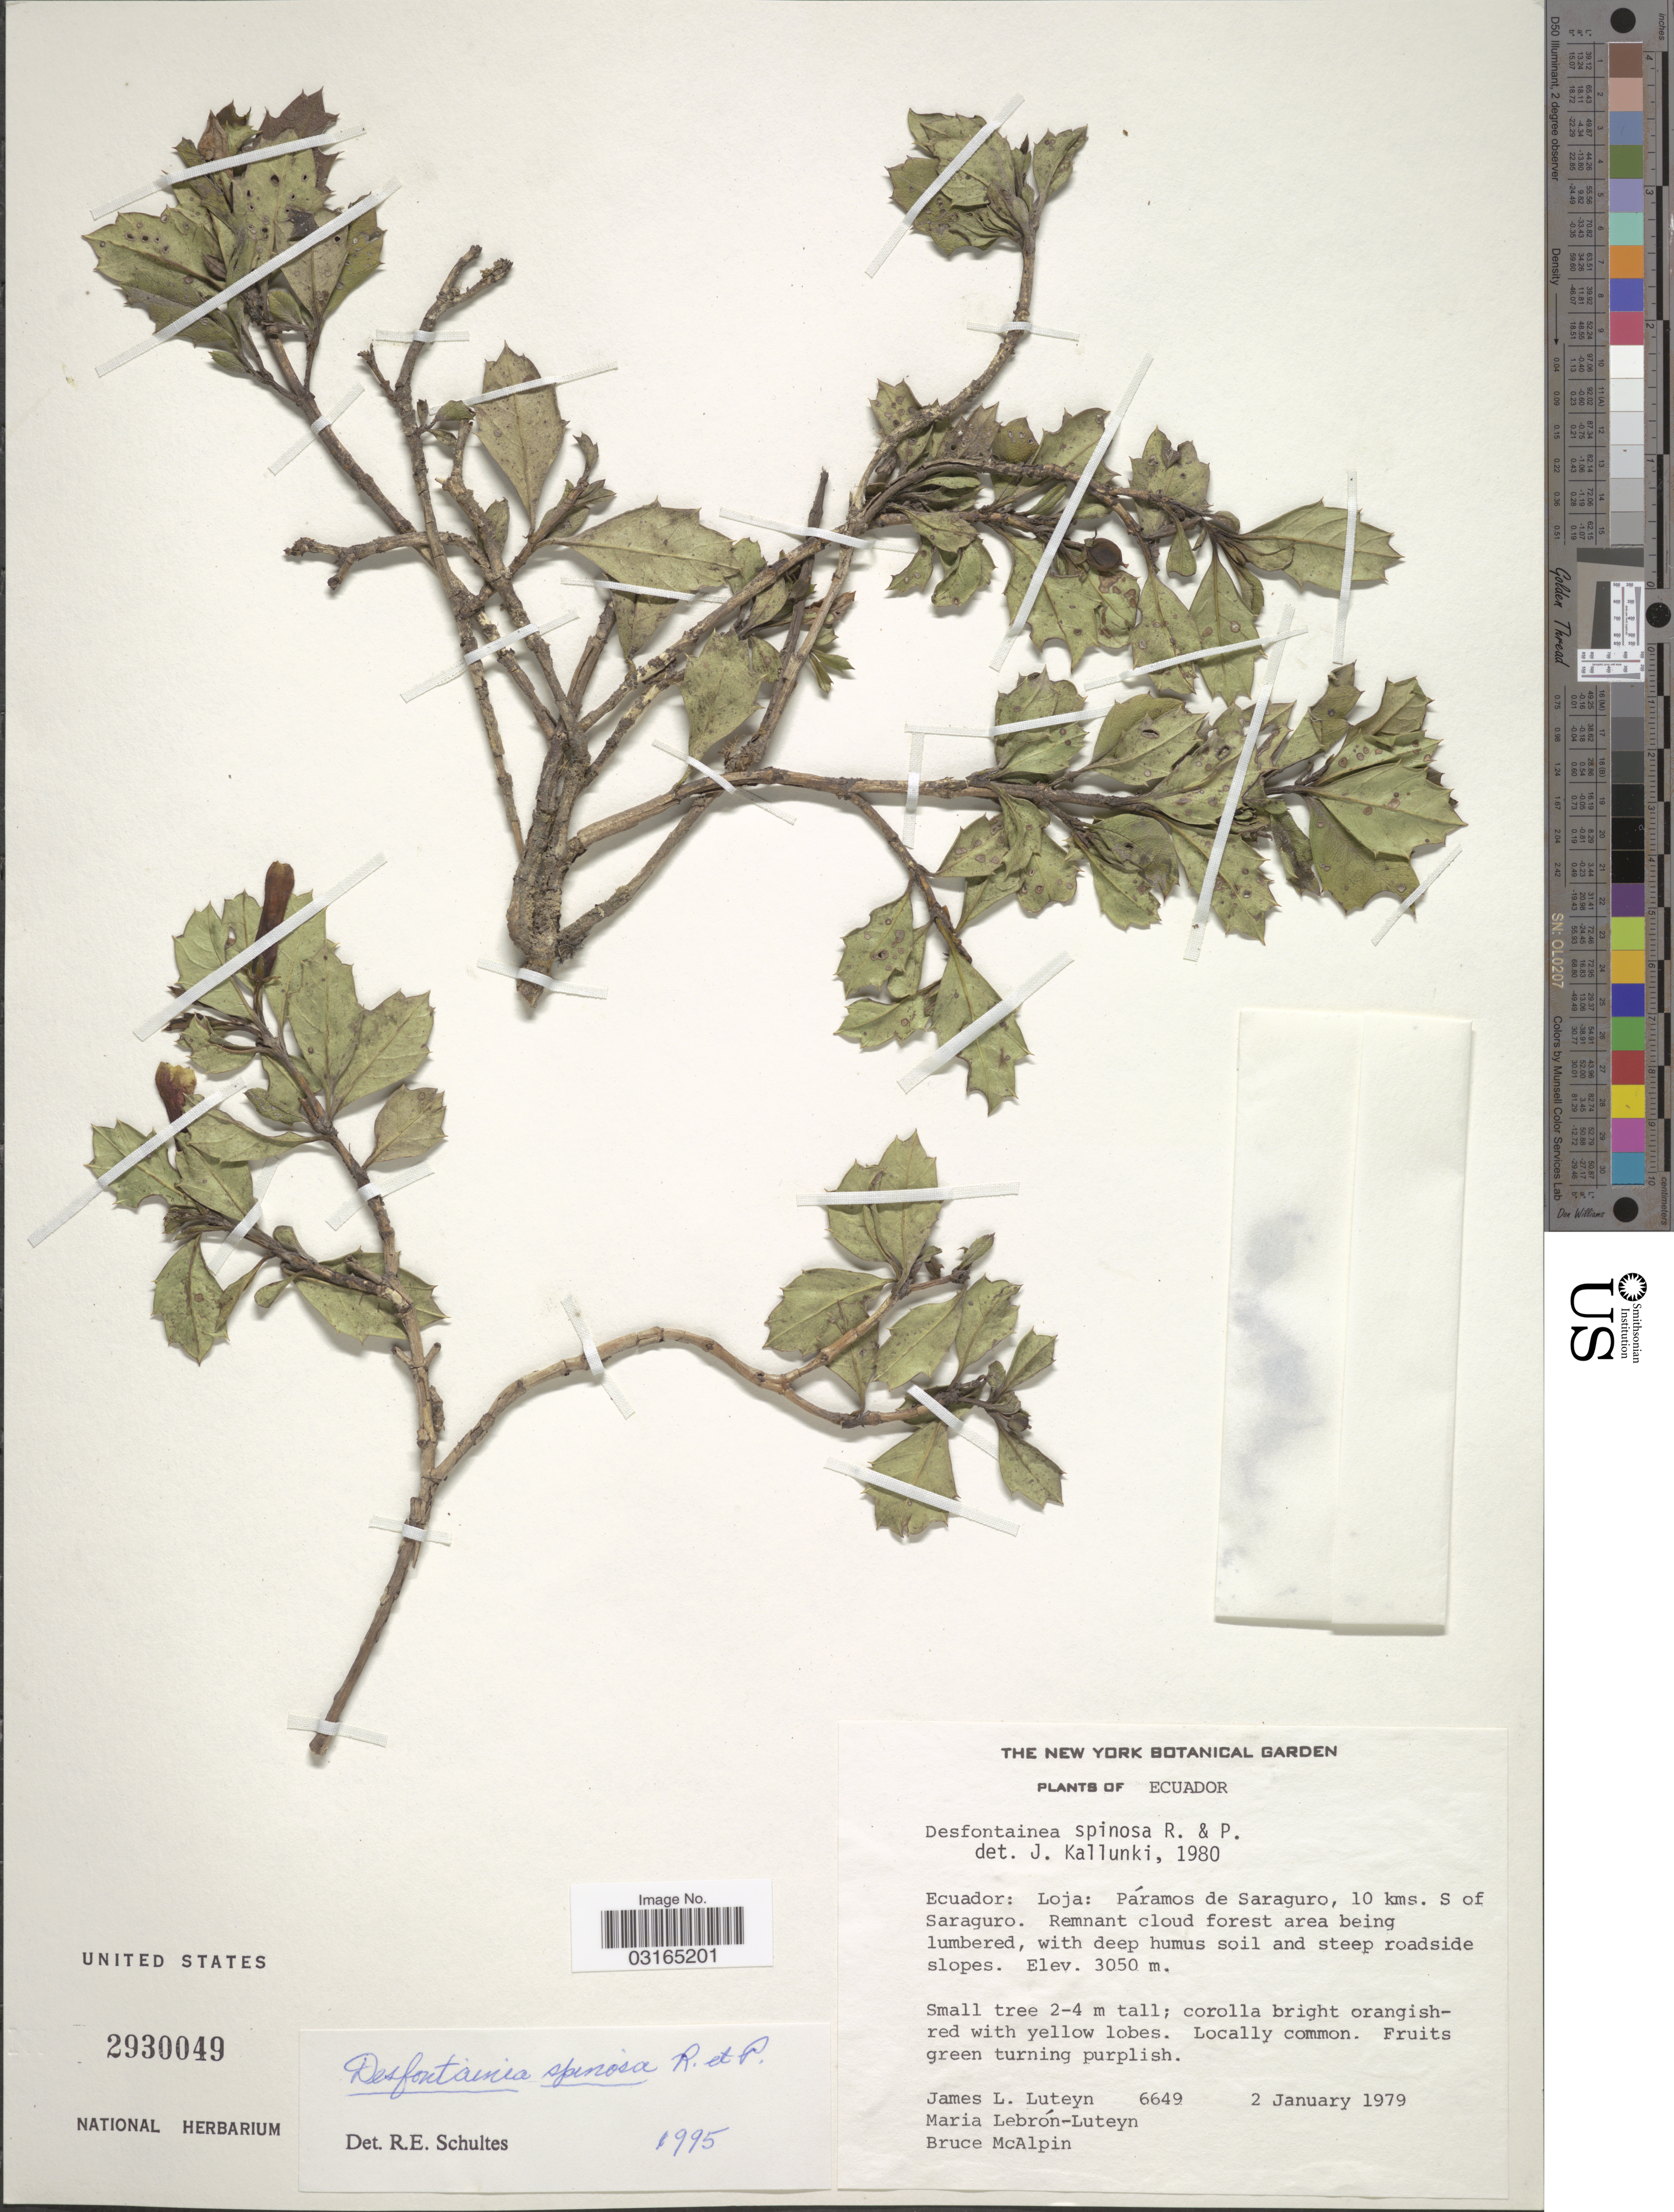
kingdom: Plantae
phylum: Tracheophyta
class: Magnoliopsida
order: Bruniales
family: Columelliaceae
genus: Desfontainia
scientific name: Desfontainia spinosa var. spinosa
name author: Ruiz & Pav.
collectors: J. L. Luteyn, M. L. Lebrón-Luteyn & B. McAlpin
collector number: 6649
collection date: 1979-01-02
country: Ecuador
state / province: Loja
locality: Páramos de Saraguro, 10 kms. S of Saraguro.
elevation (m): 3050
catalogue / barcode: US 2930049